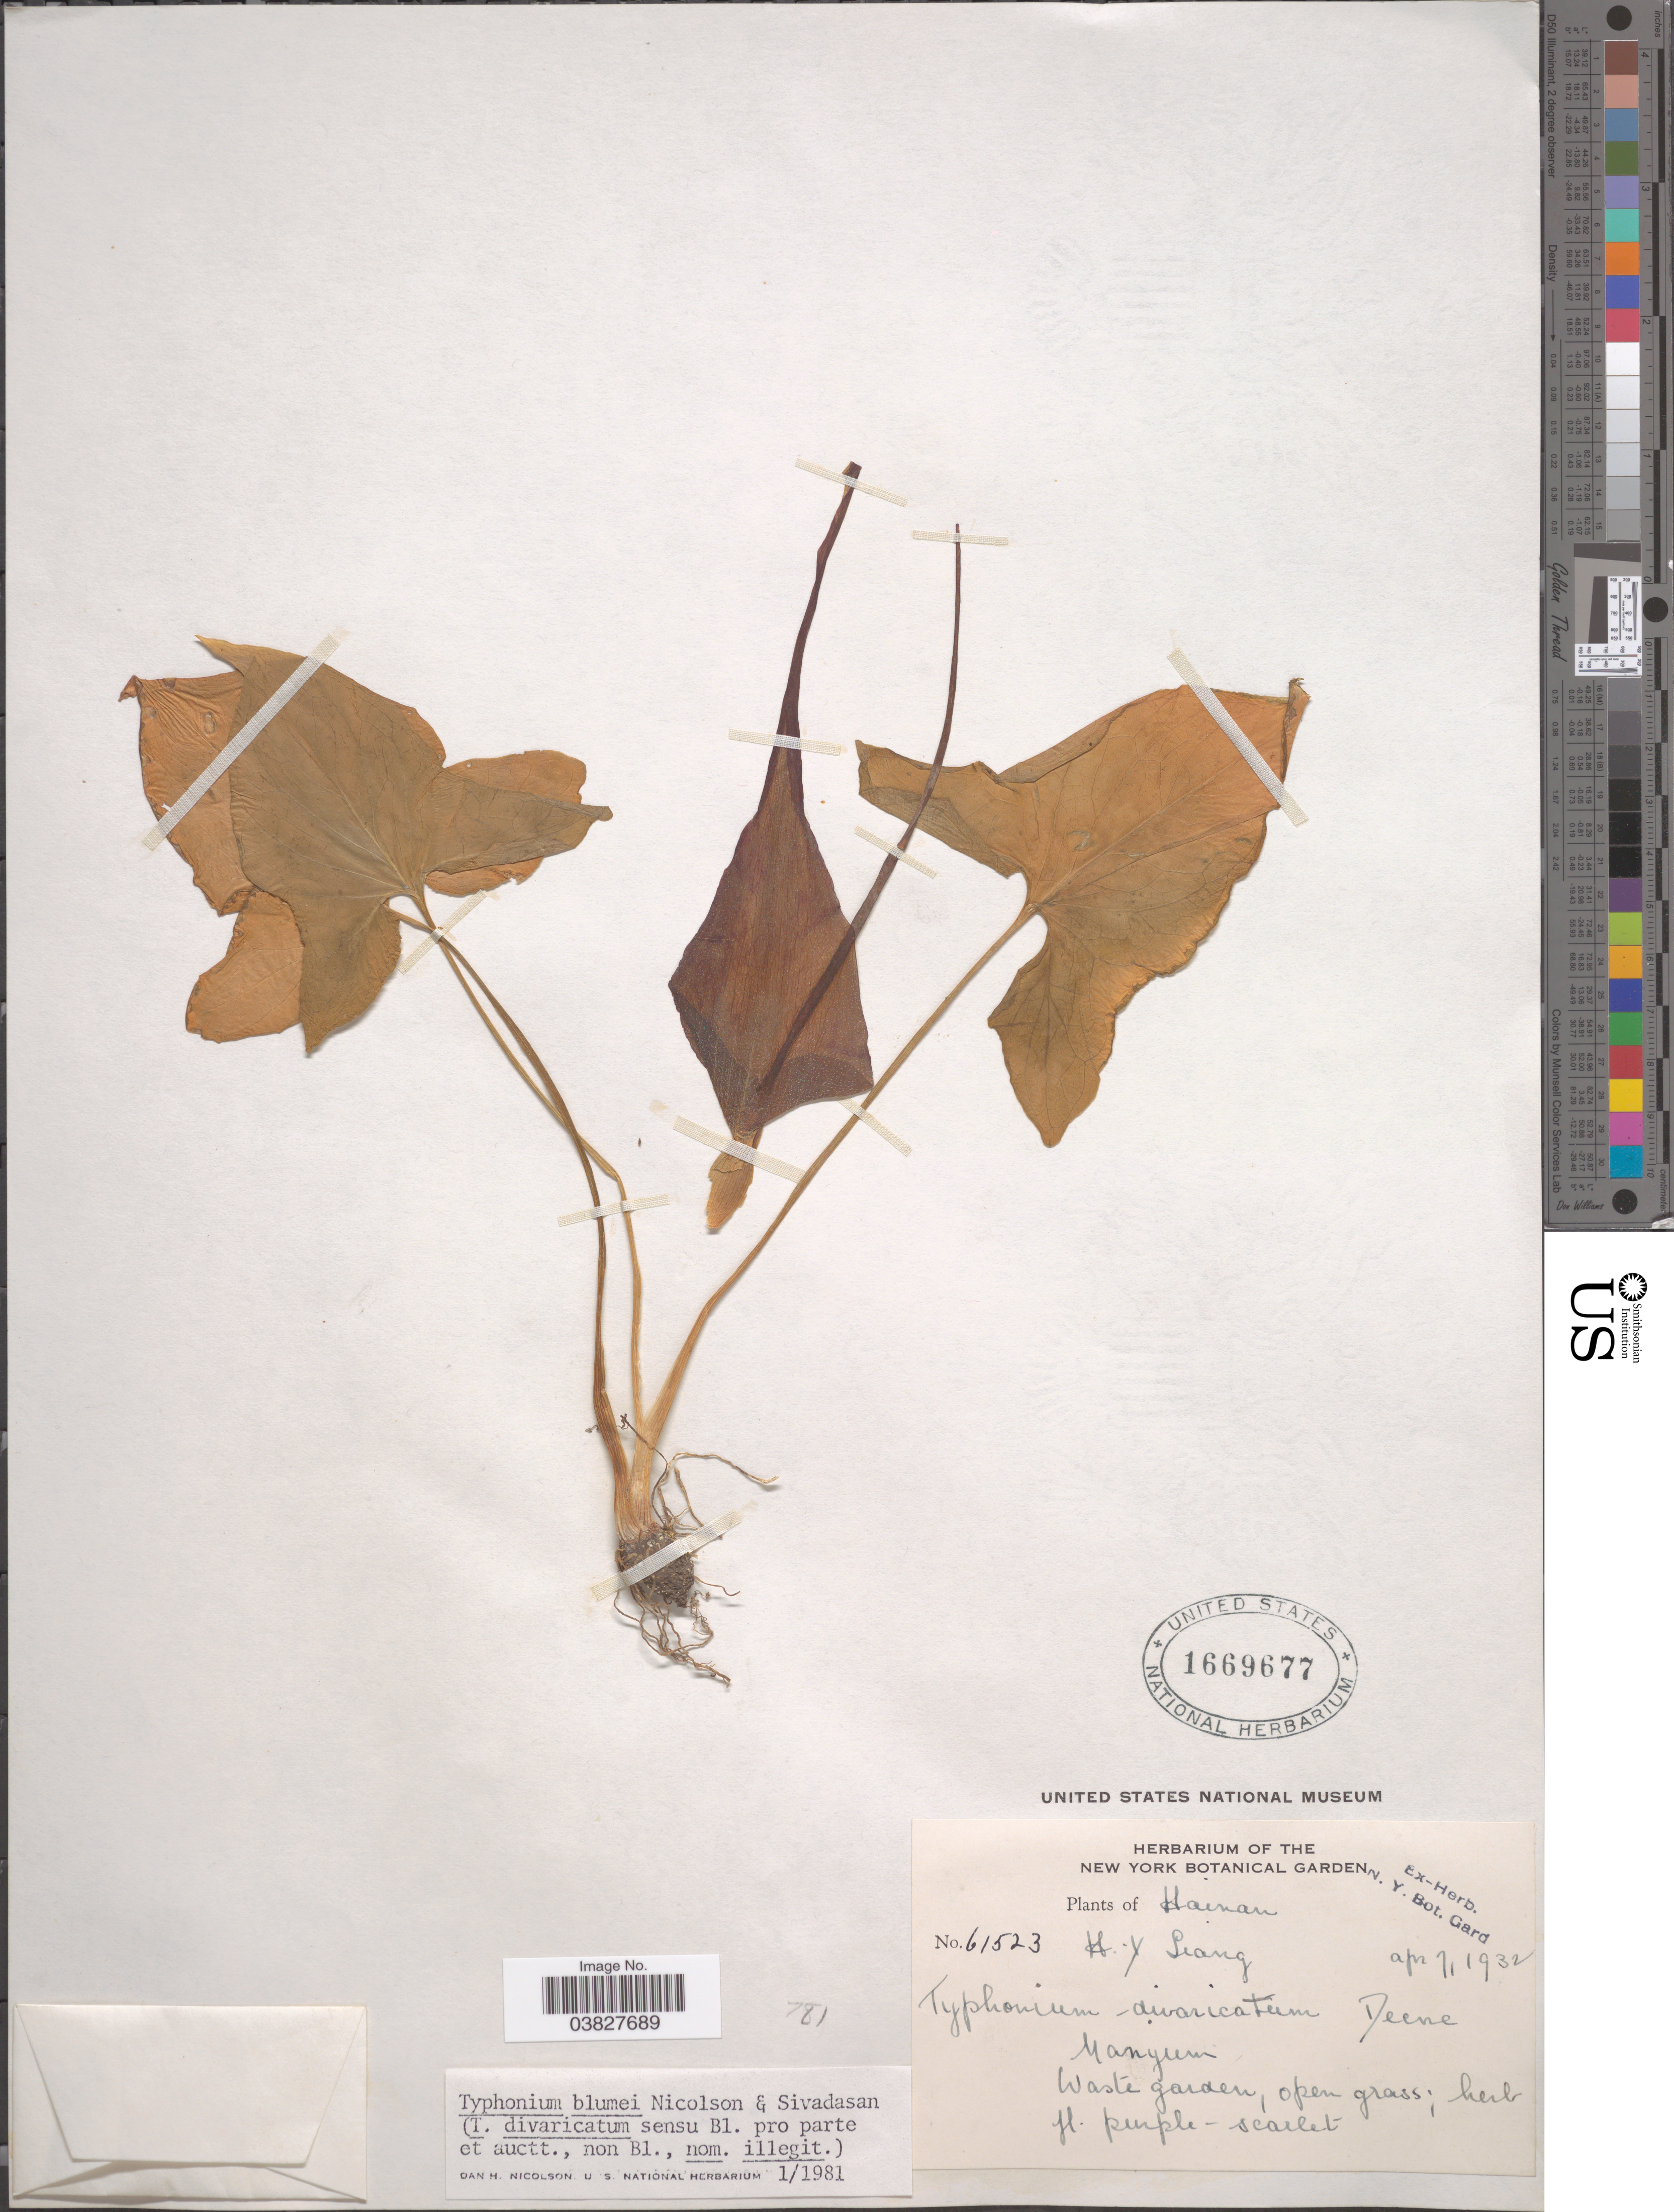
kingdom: Plantae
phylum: Tracheophyta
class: Liliopsida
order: Alismatales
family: Araceae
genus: Typhonium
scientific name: Typhonium blumei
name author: Nicolson & Sivad.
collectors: H. Siang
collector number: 61523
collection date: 1932-04-07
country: China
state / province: Hainan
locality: Manyum [interpreted]. Waste garden.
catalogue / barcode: US 1669677